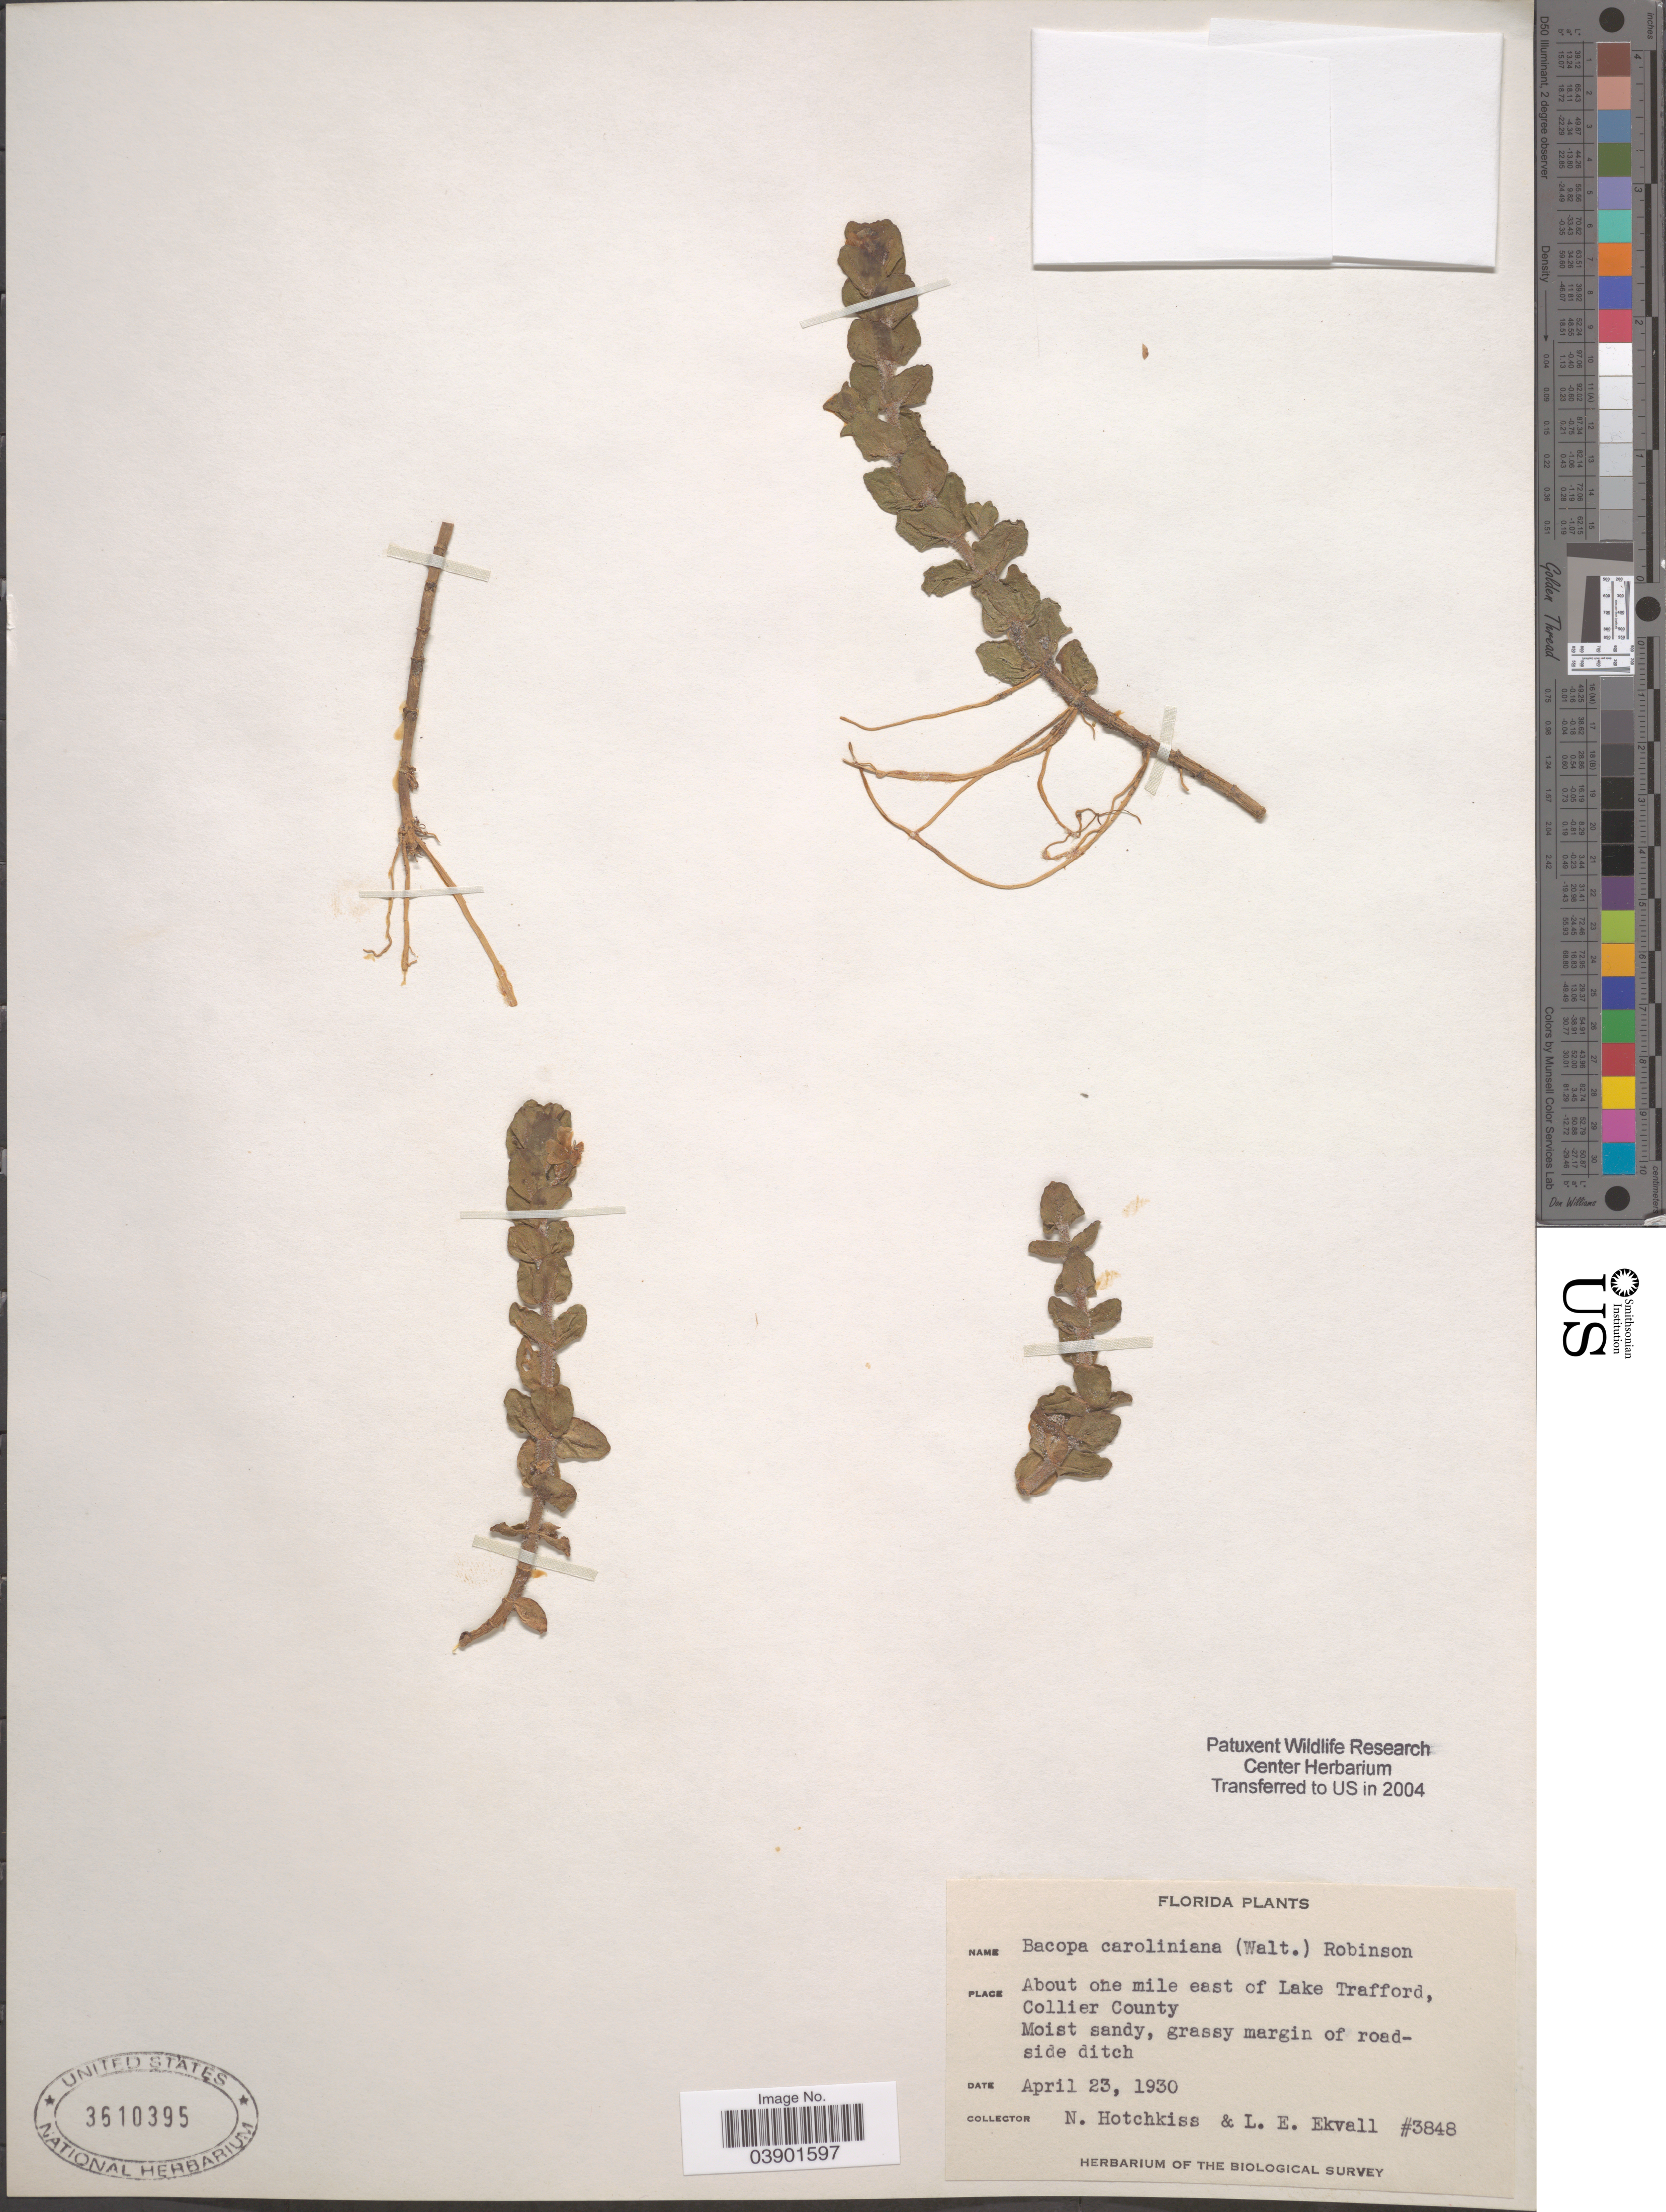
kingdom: Plantae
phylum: Tracheophyta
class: Magnoliopsida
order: Lamiales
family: Plantaginaceae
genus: Bacopa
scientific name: Bacopa caroliniana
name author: (Walter) B.L. Rob.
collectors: N. Hotchkiss & L. Ekvall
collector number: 3848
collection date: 1930-04-23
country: United States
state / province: Florida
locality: About one mile east of Lake Trafford, Collier County.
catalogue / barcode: US 3610395